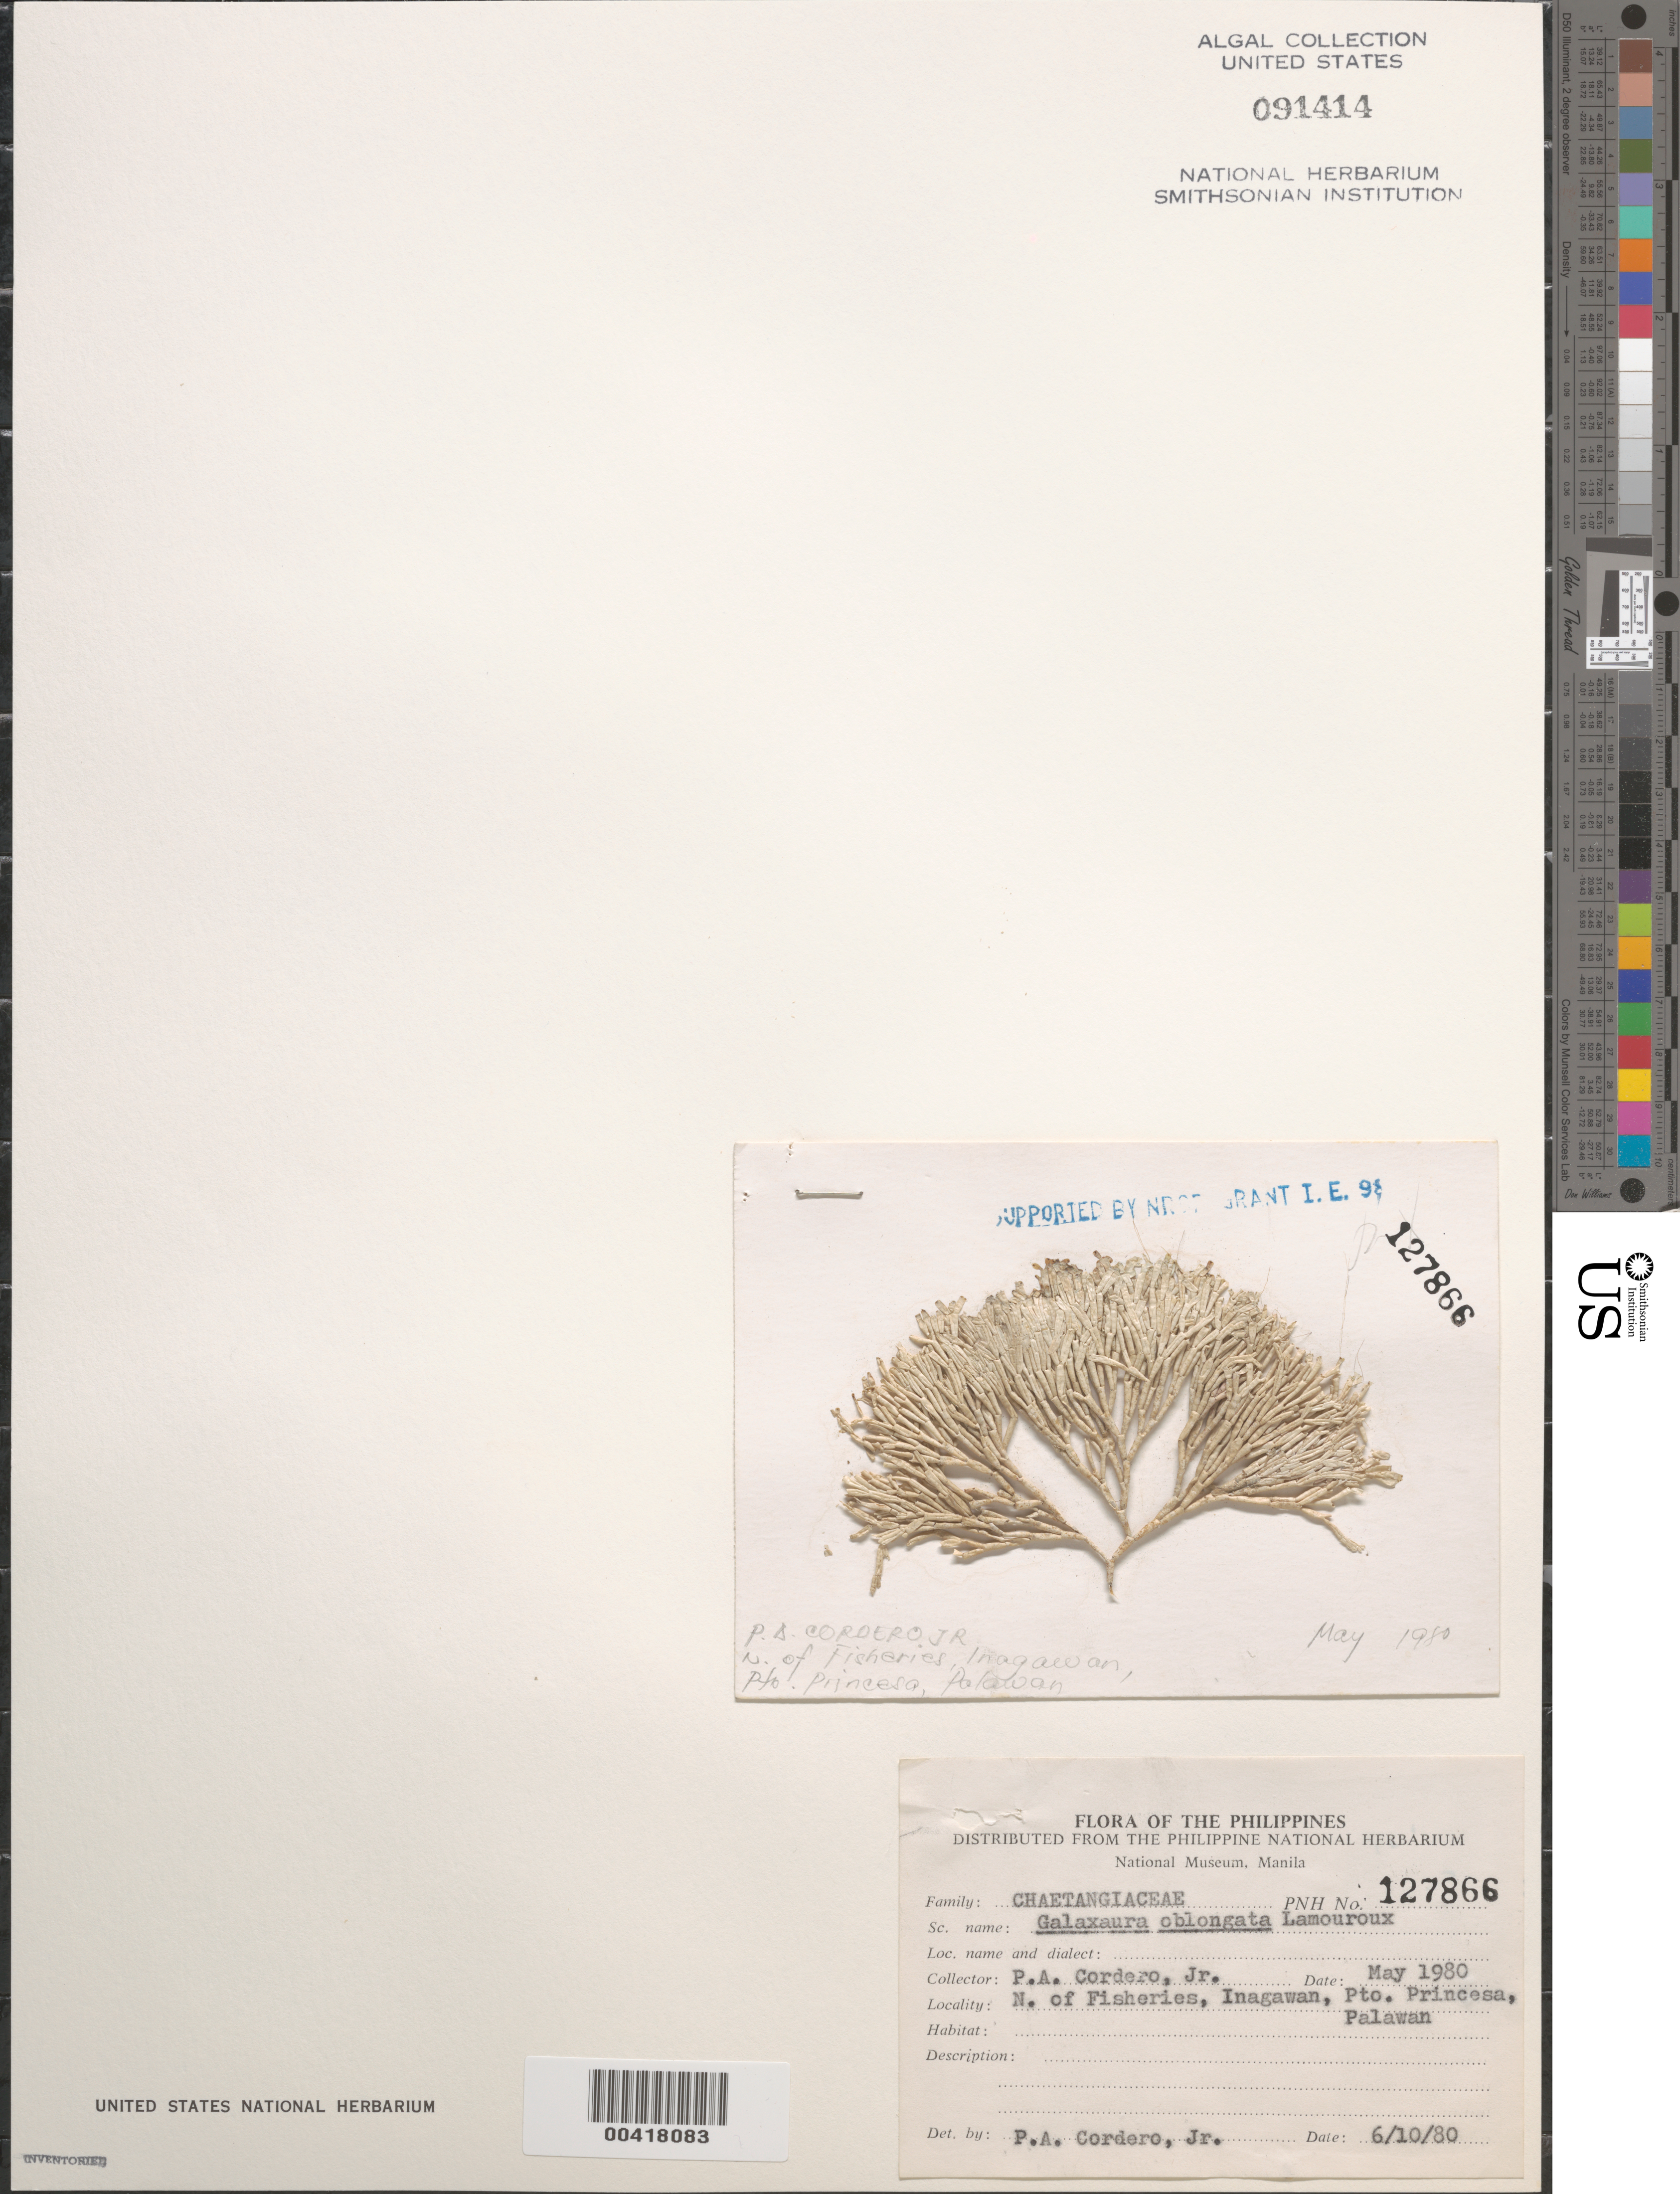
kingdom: Plantae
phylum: Rhodophyta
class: Florideophyceae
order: Nemaliales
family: Galaxauraceae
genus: Tricleocarpa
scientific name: Tricleocarpa fragilis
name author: (L.) Huisman & R.A. Towns.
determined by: Algae name updating Project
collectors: P. A. Cordero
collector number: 127866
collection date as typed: May 1980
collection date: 1980-05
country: Philippines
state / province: Mimaropa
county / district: Palawan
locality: Inagawan, north of fisheries, puerto princesa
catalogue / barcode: US 91414